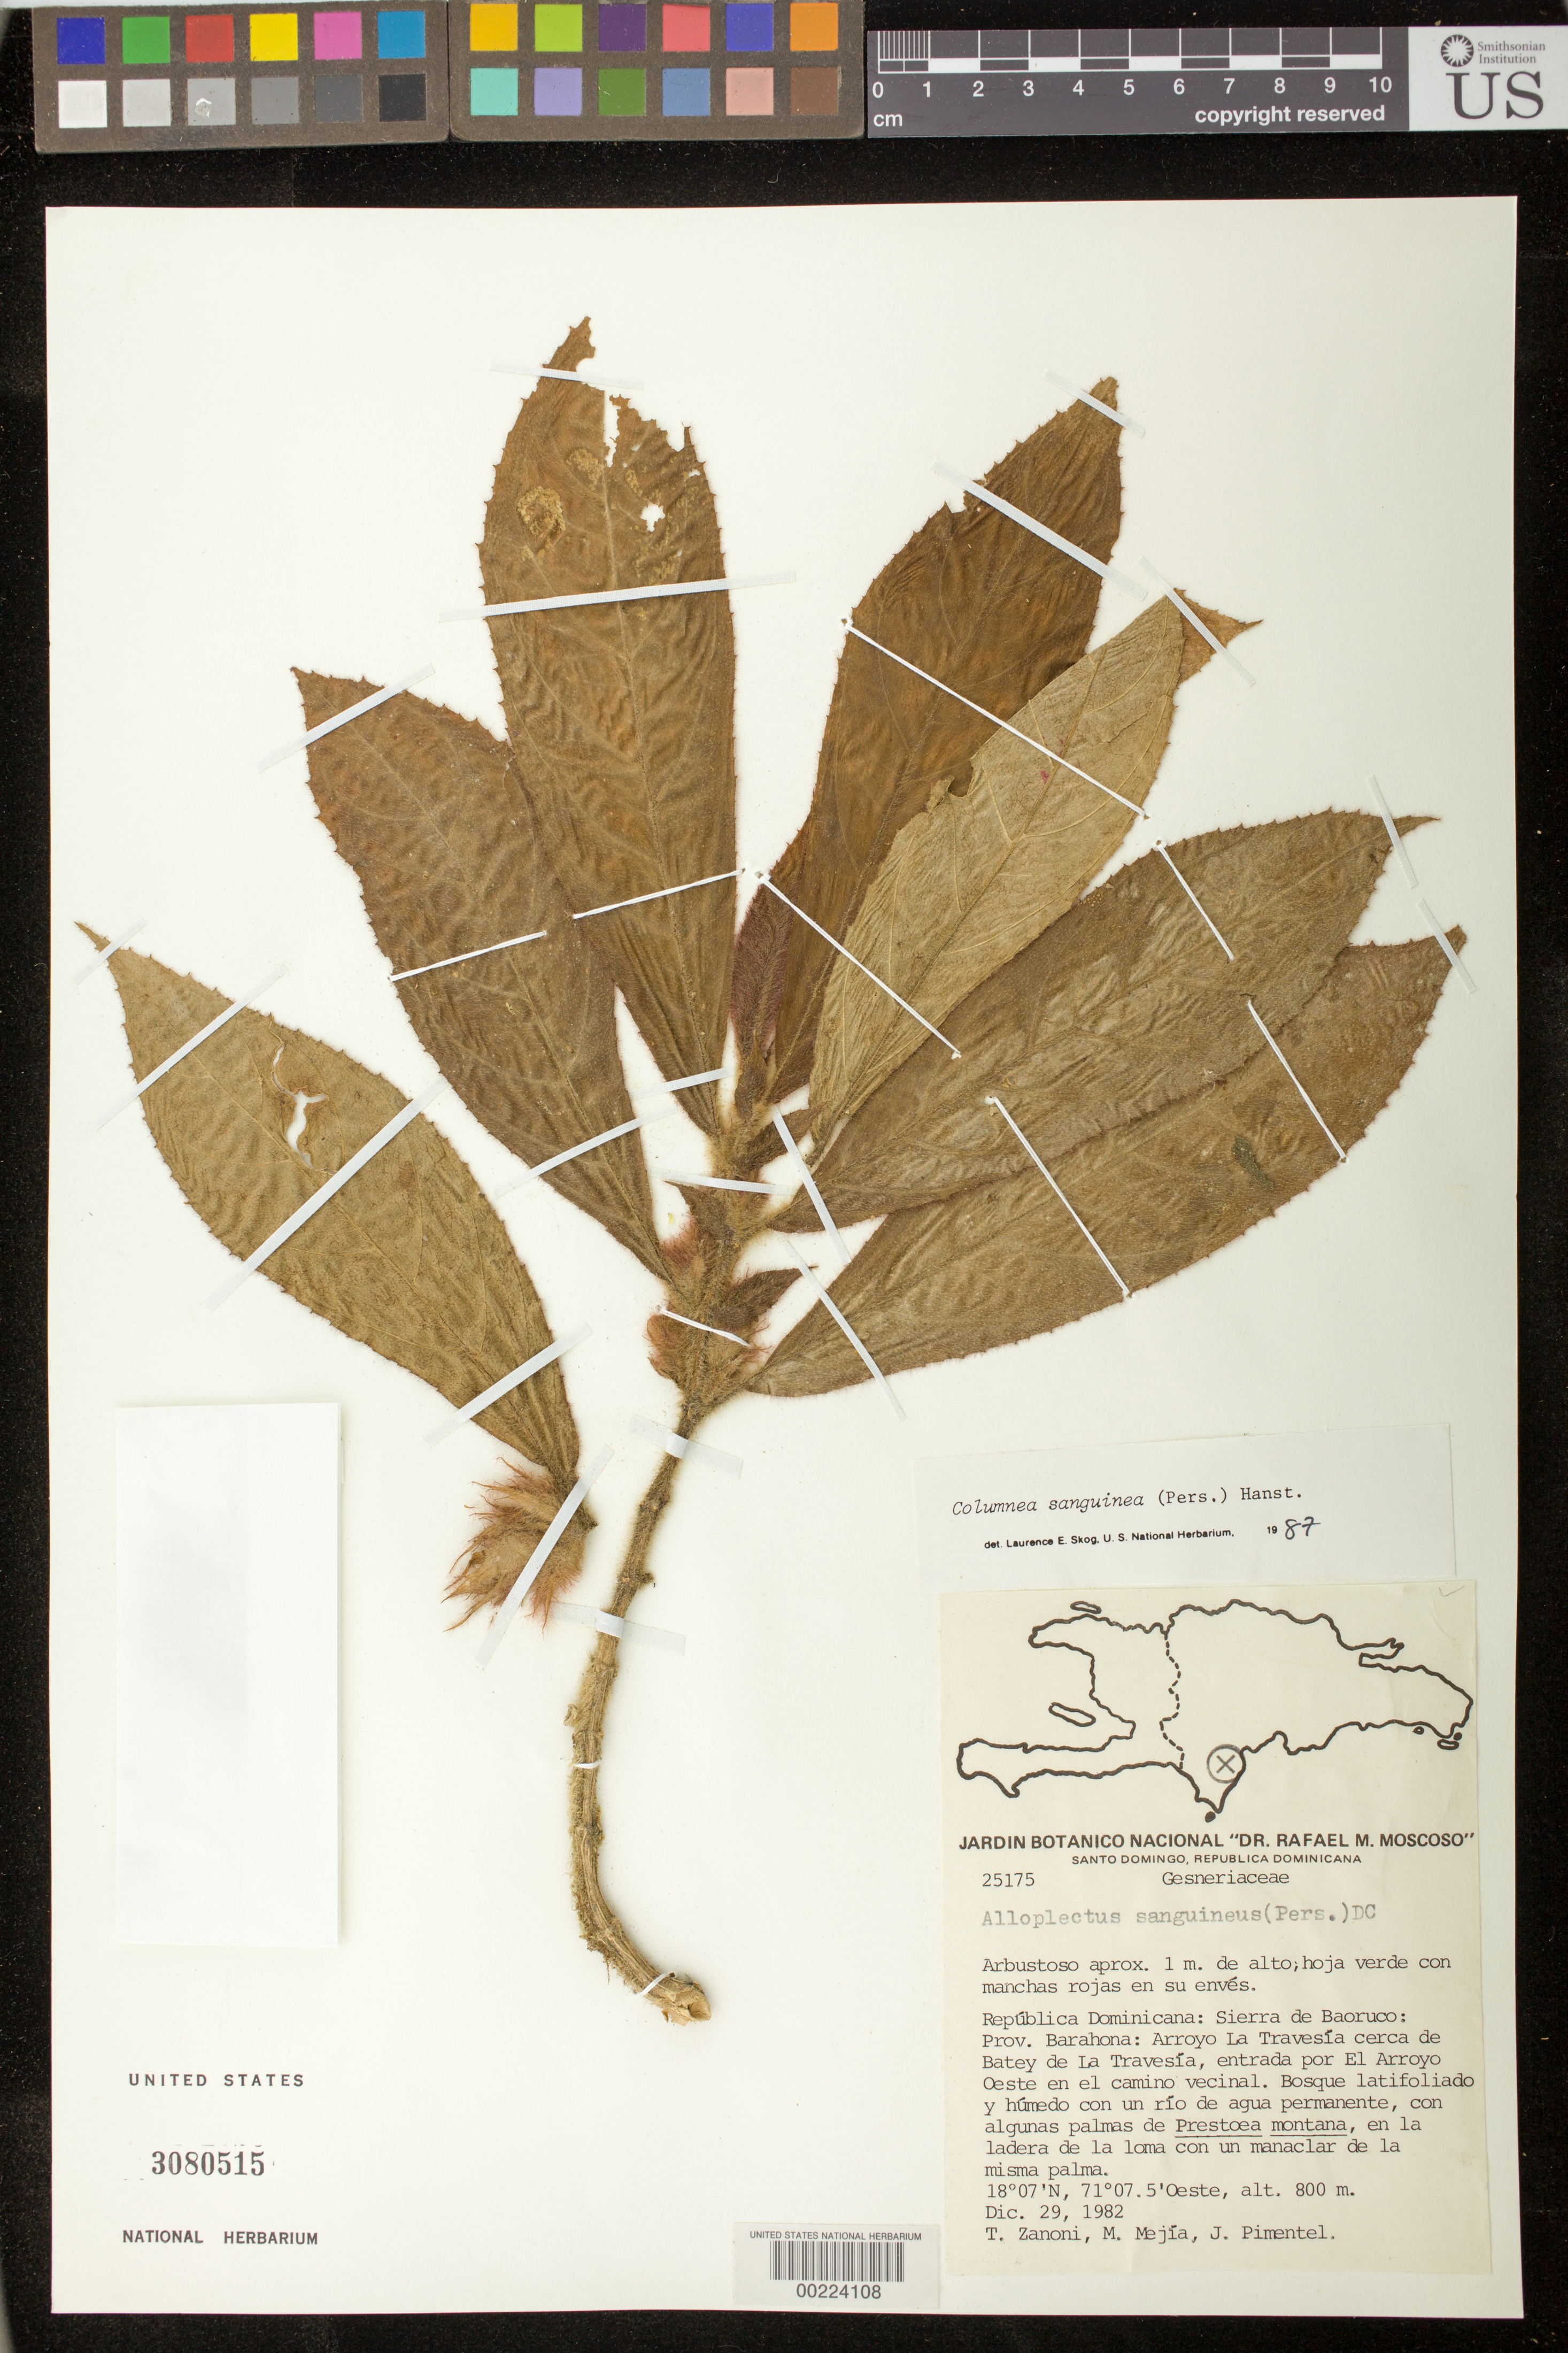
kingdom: Plantae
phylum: Tracheophyta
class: Magnoliopsida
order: Lamiales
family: Gesneriaceae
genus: Columnea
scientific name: Columnea sanguinea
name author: (Pers.) Hanst.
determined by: Skog, Laurence E.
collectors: T. A. Zanoni, M. Mejia & J. Pimentel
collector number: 25175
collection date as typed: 29 Dec 1982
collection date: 1982-12-29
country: Dominican Republic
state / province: Barahona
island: Hispaniola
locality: Sierra de Baoruco: Arroyo La Travesía cerca de Batey de La Travesía, entrada por El Arroyo Oeste en el camino vecinal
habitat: Bosque latifoliado y húmedo con un rio de agua permanente, con algunas palmas de Prestoea montana, en la ladera de la loma con un manaclar de la misma palma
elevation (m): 800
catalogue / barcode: US 3080515